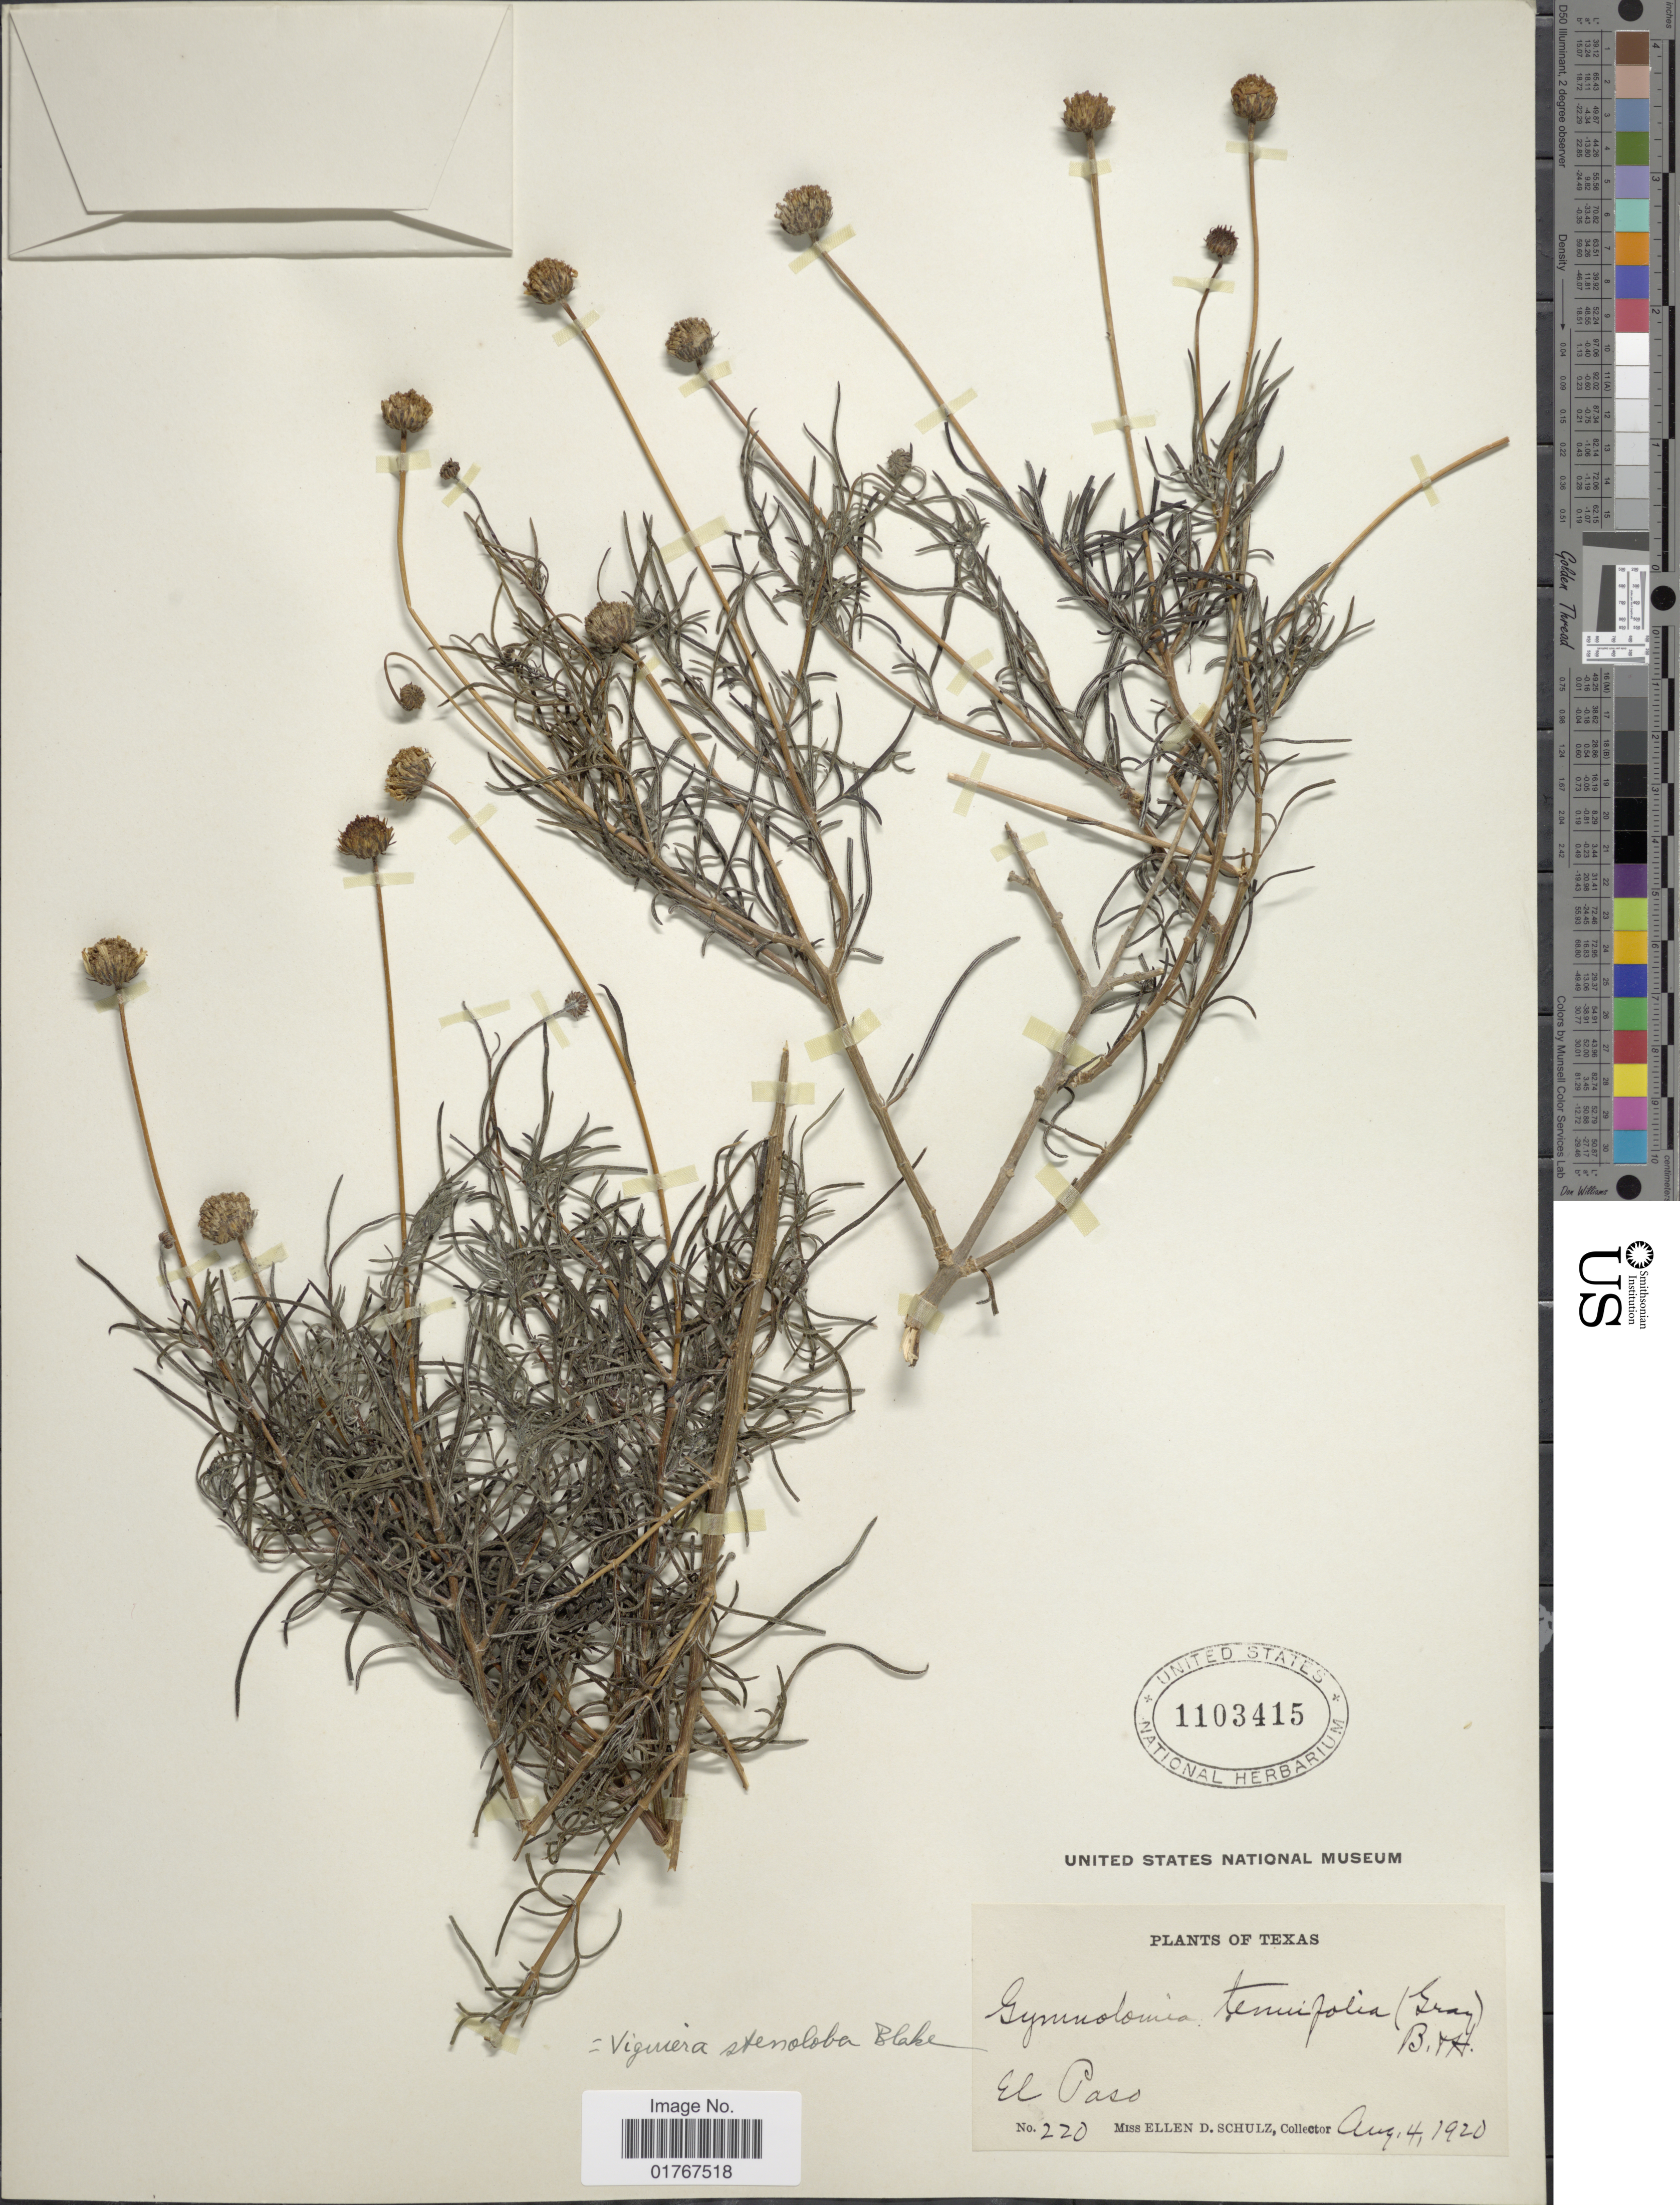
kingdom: Plantae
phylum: Tracheophyta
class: Magnoliopsida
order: Asterales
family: Asteraceae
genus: Viguiera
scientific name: Viguiera stenoloba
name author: S.F. Blake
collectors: E. D. Schulz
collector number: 220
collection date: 1920-08-04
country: United States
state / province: Texas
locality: El Paso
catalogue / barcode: US 1103415